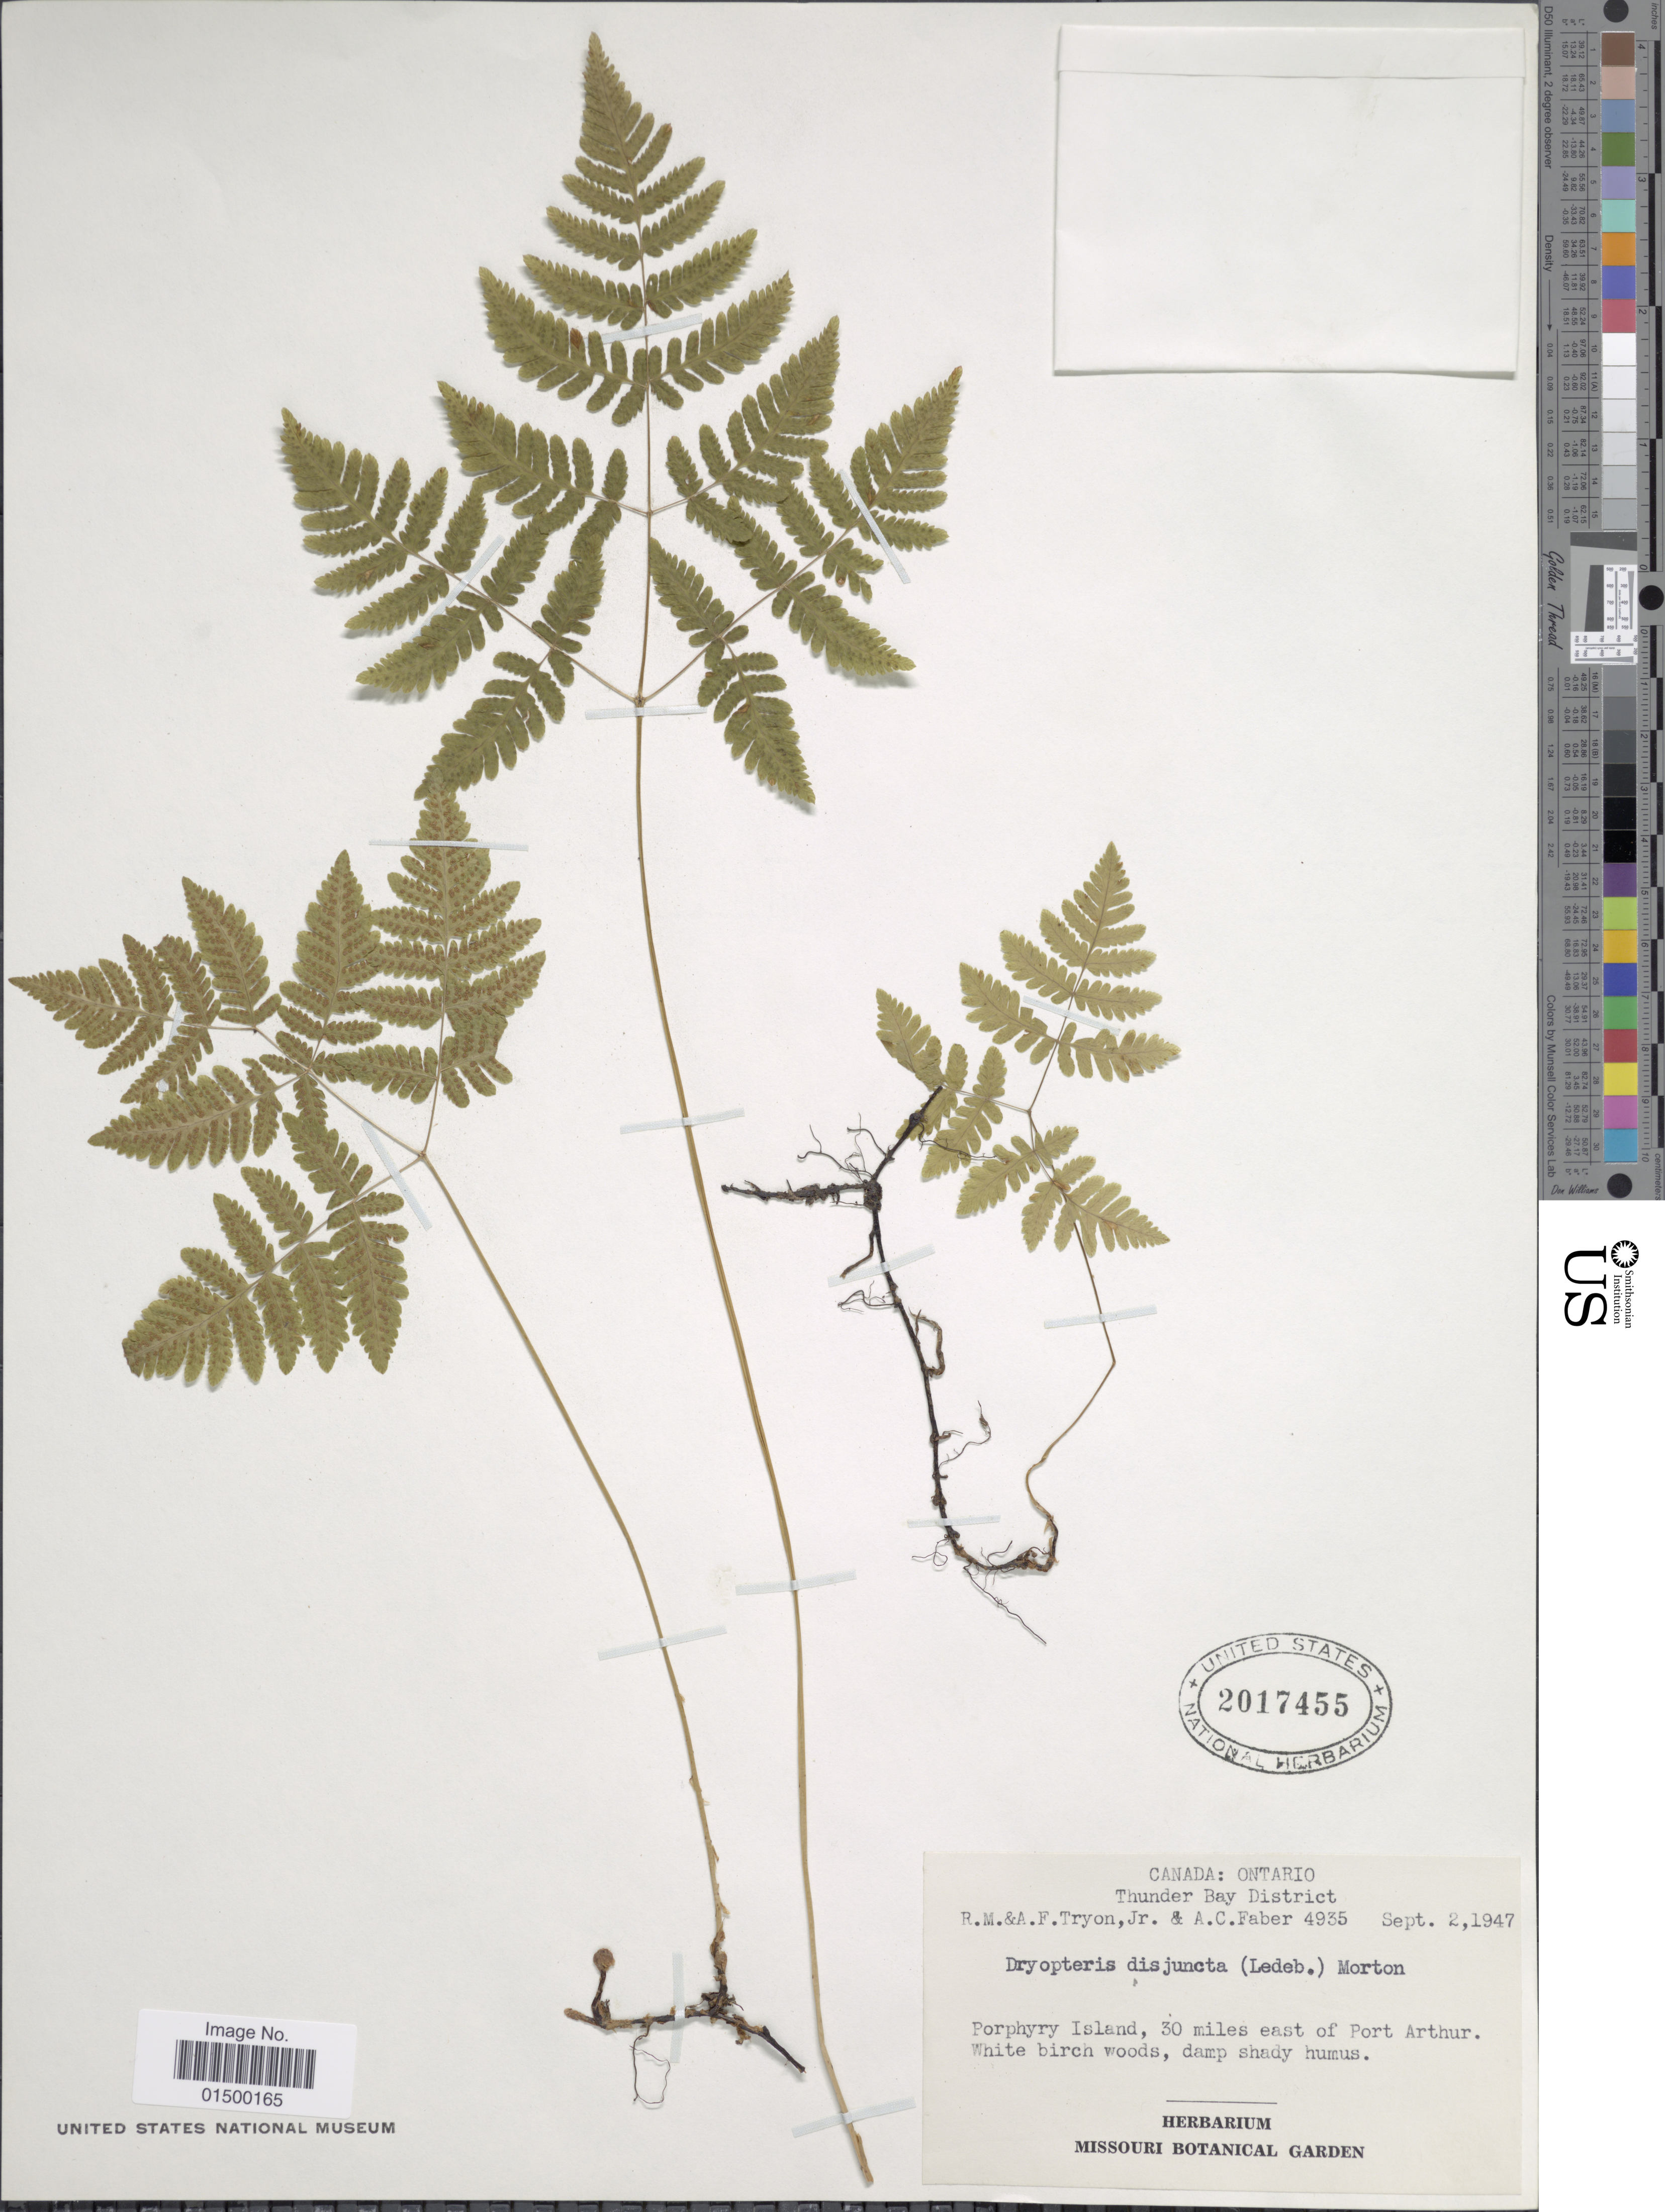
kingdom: Plantae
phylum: Tracheophyta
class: Polypodiopsida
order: Polypodiales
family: Cystopteridaceae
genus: Gymnocarpium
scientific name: Gymnocarpium disjunctum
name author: (Rupr.) Ching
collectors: R. M. Tryon, A. F. Tryon & A. Faber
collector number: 4935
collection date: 1947-09-02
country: Canada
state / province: Ontario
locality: Thunder Bay District, Porphyry Island, 30 miles east of Port Arthur. White birch woods, damp shady humus.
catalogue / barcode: US 2017455